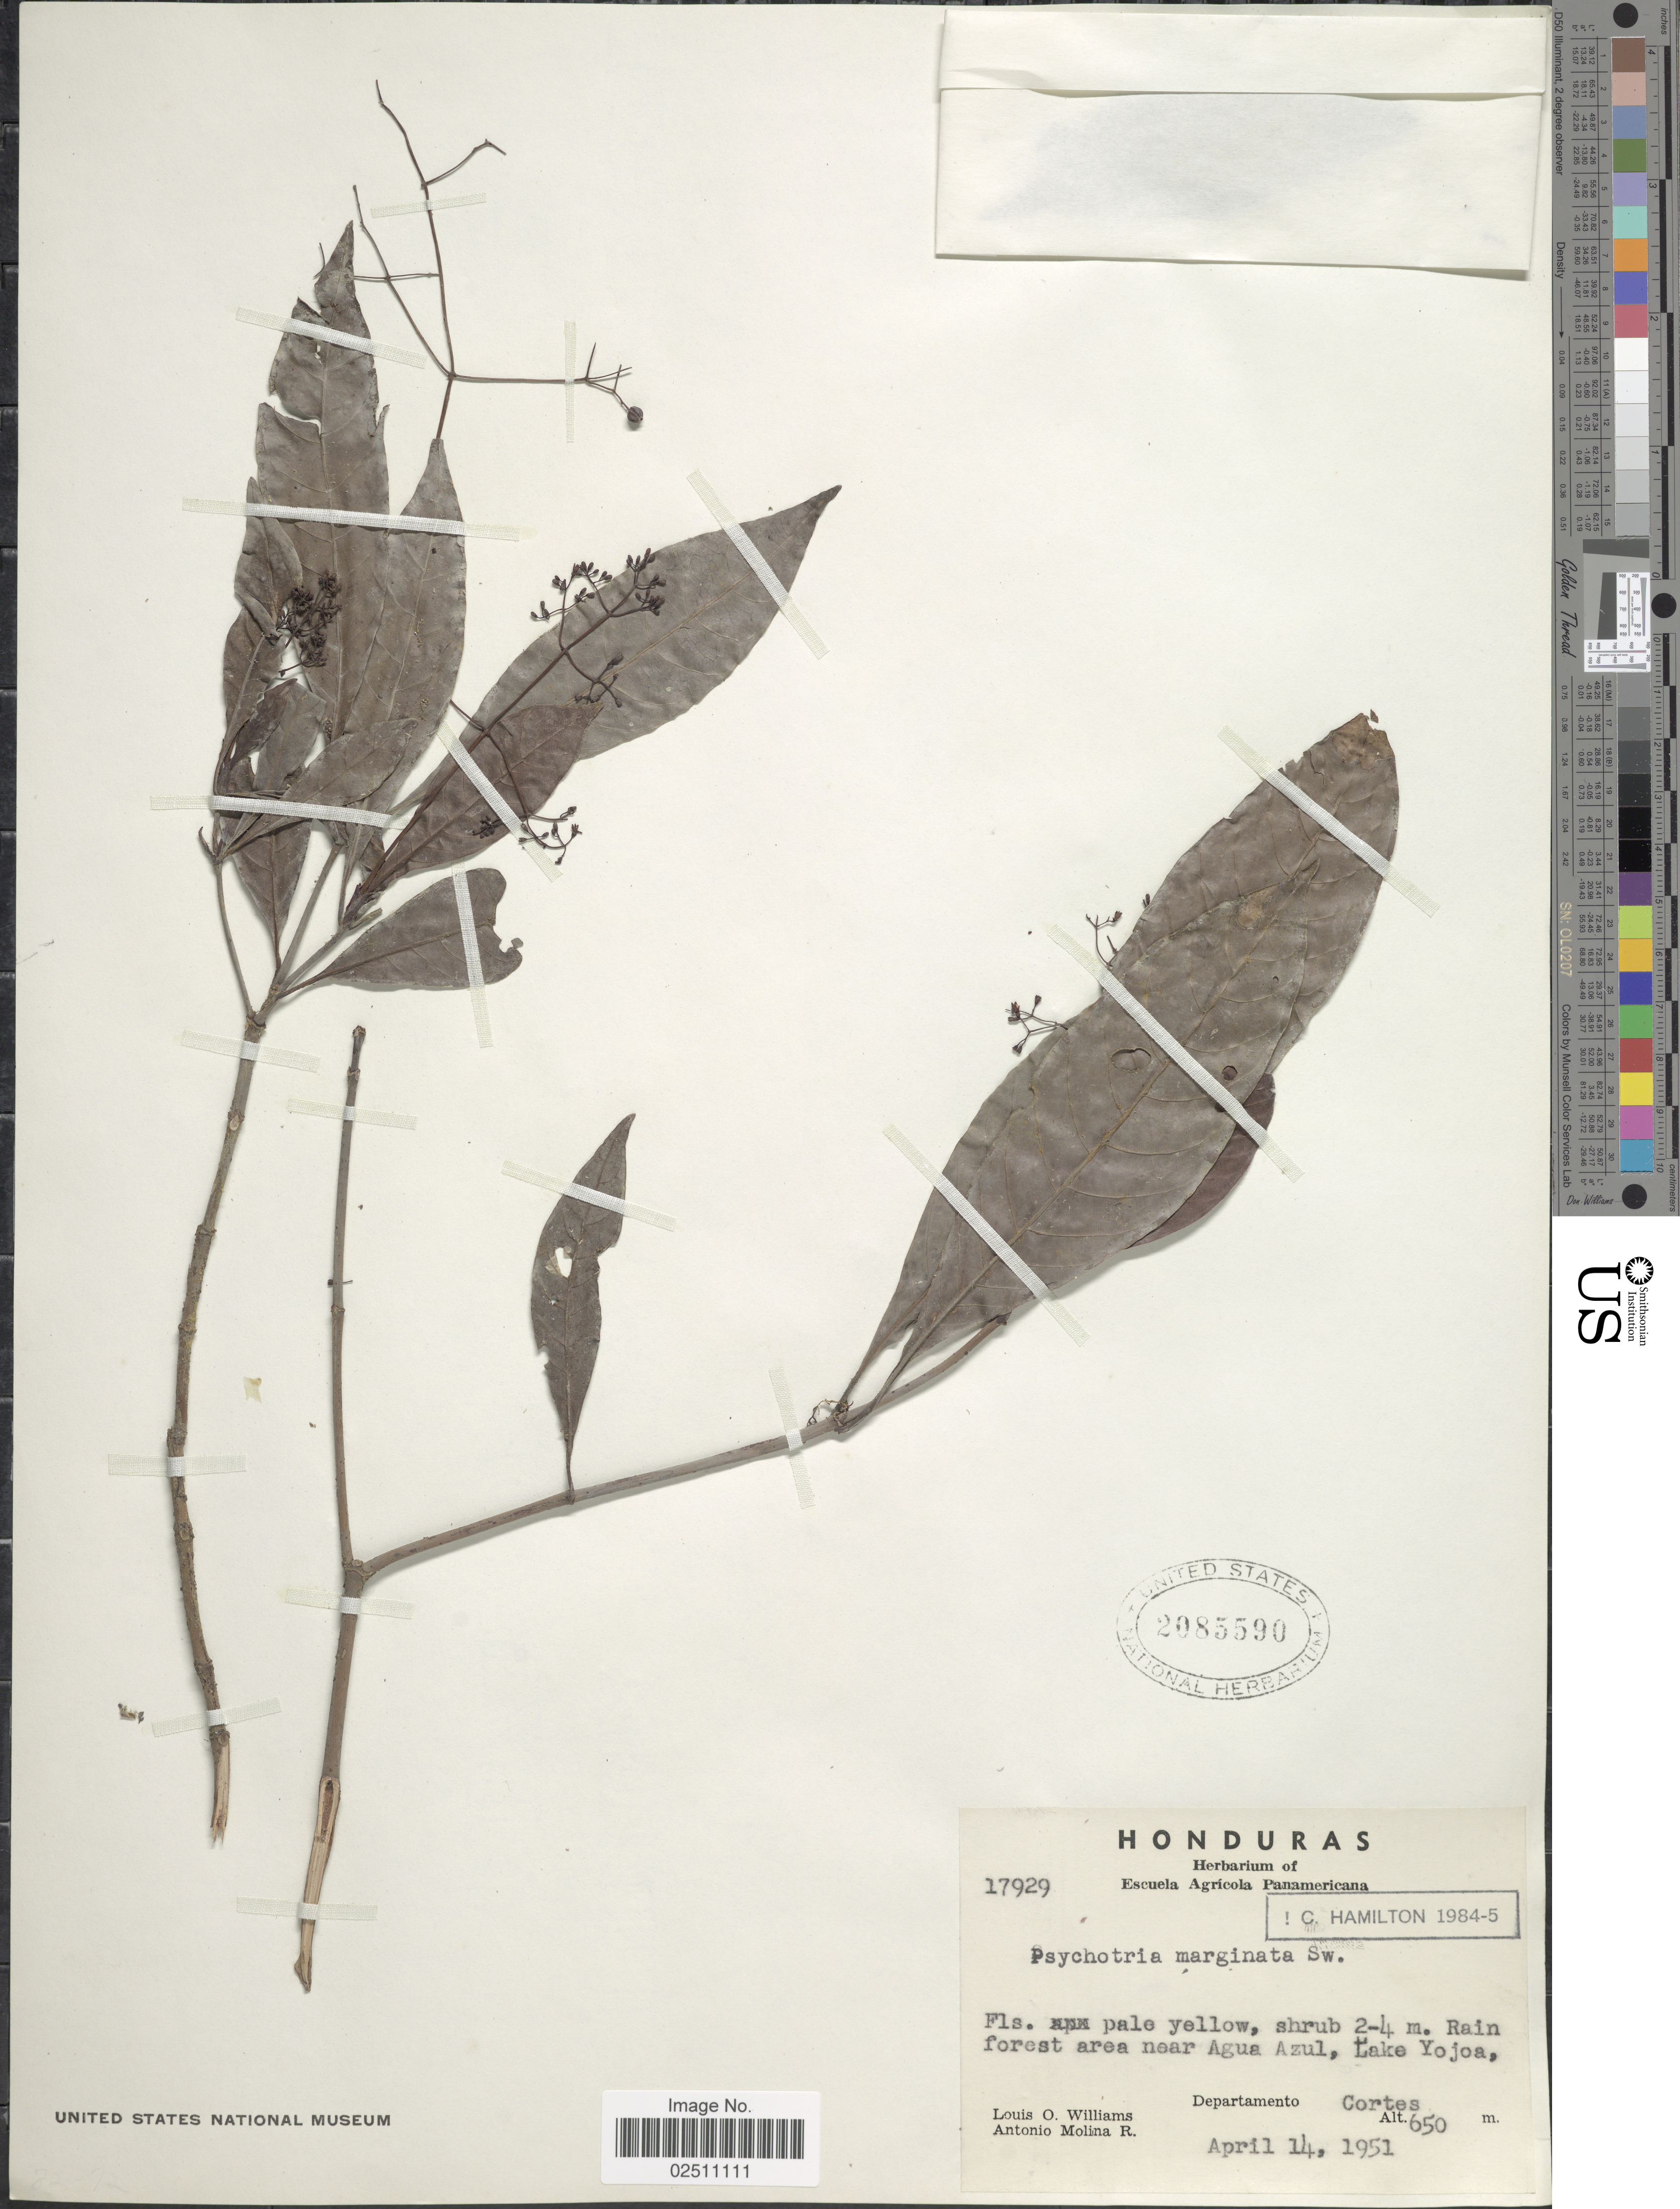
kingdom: Plantae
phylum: Tracheophyta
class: Magnoliopsida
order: Gentianales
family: Rubiaceae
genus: Psychotria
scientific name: Psychotria marginata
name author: Sw.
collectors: L. O. Williams & A. Molina R.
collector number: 17929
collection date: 1951-04-14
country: Honduras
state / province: Cortés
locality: Rain forest area near Agua Azul, Lake Yojoa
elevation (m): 650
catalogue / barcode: US 2085590